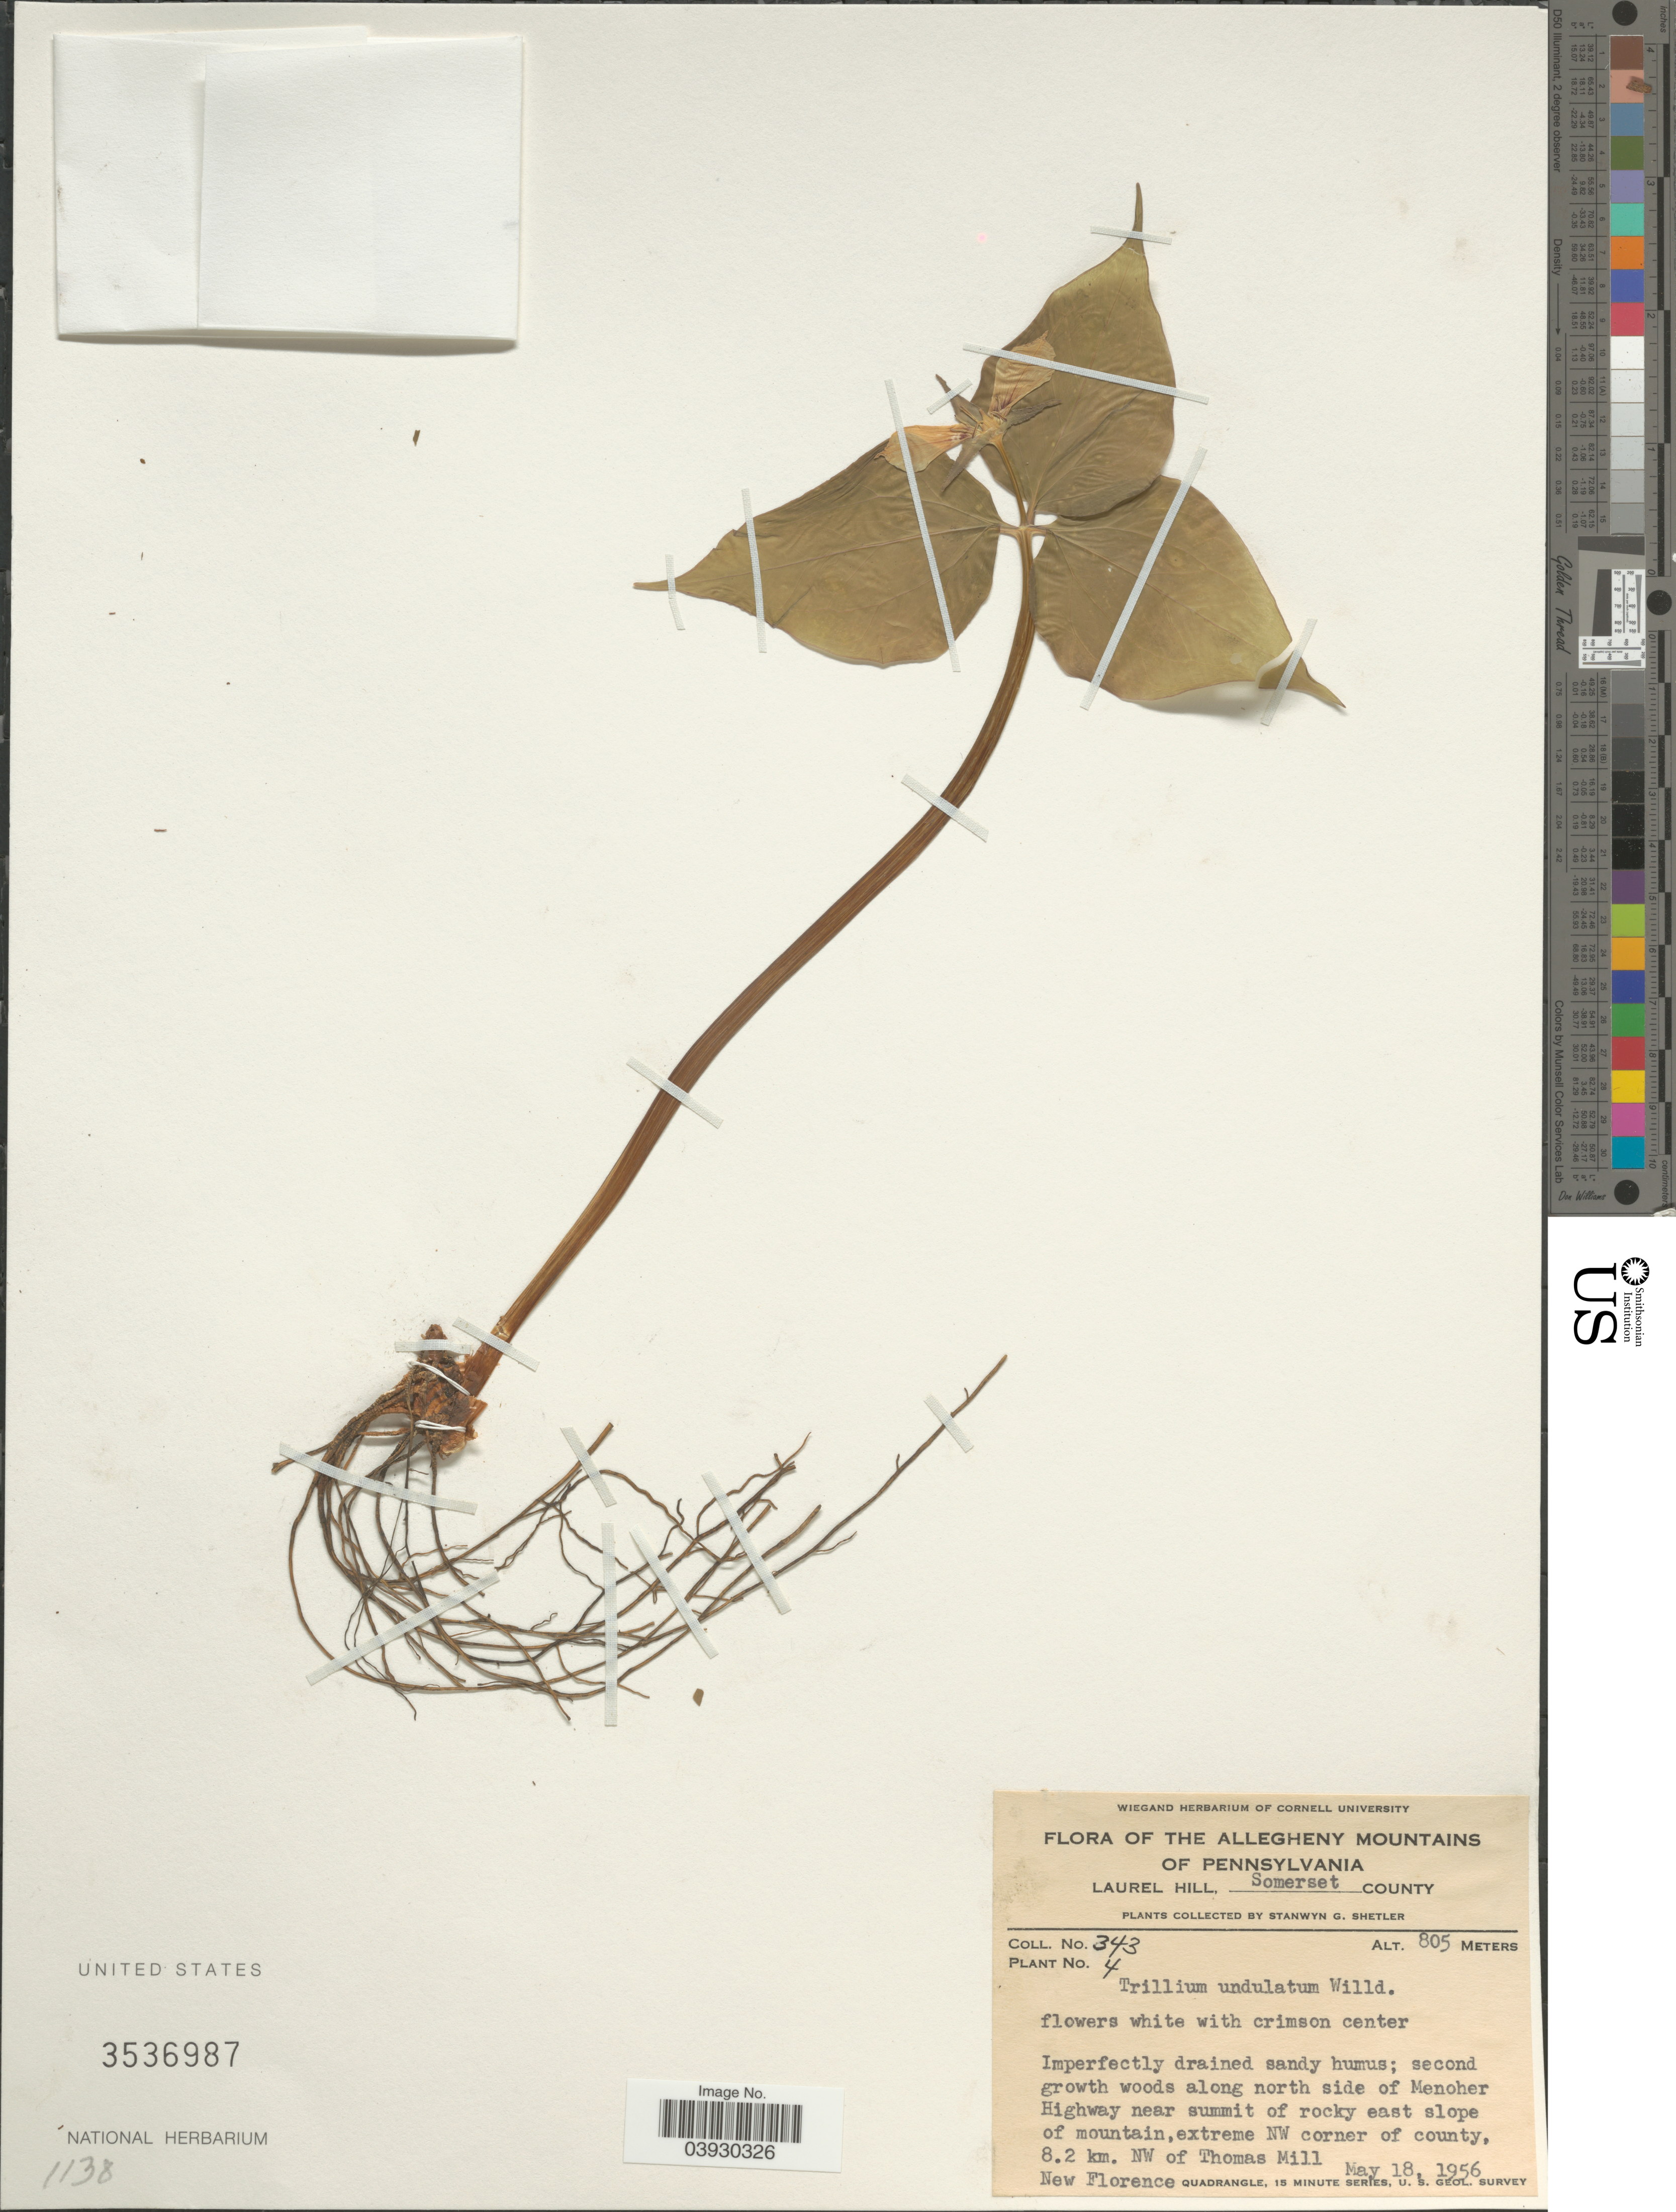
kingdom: Plantae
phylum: Tracheophyta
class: Liliopsida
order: Liliales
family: Melanthiaceae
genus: Trillium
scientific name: Trillium undulatum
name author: Willd.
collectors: S. Shetler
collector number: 343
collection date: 1956-05-18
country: United States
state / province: Pennsylvania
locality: The Allegheny Mountains of Pennsylvania. Laurel Hill, Somerset County. Second growth woods along north side of Menoher Highway near summit of rocky east slope of mountain, extreme NW corner of county, 8.2 km. NW of Thomas Mill.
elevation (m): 805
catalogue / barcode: US 3536987